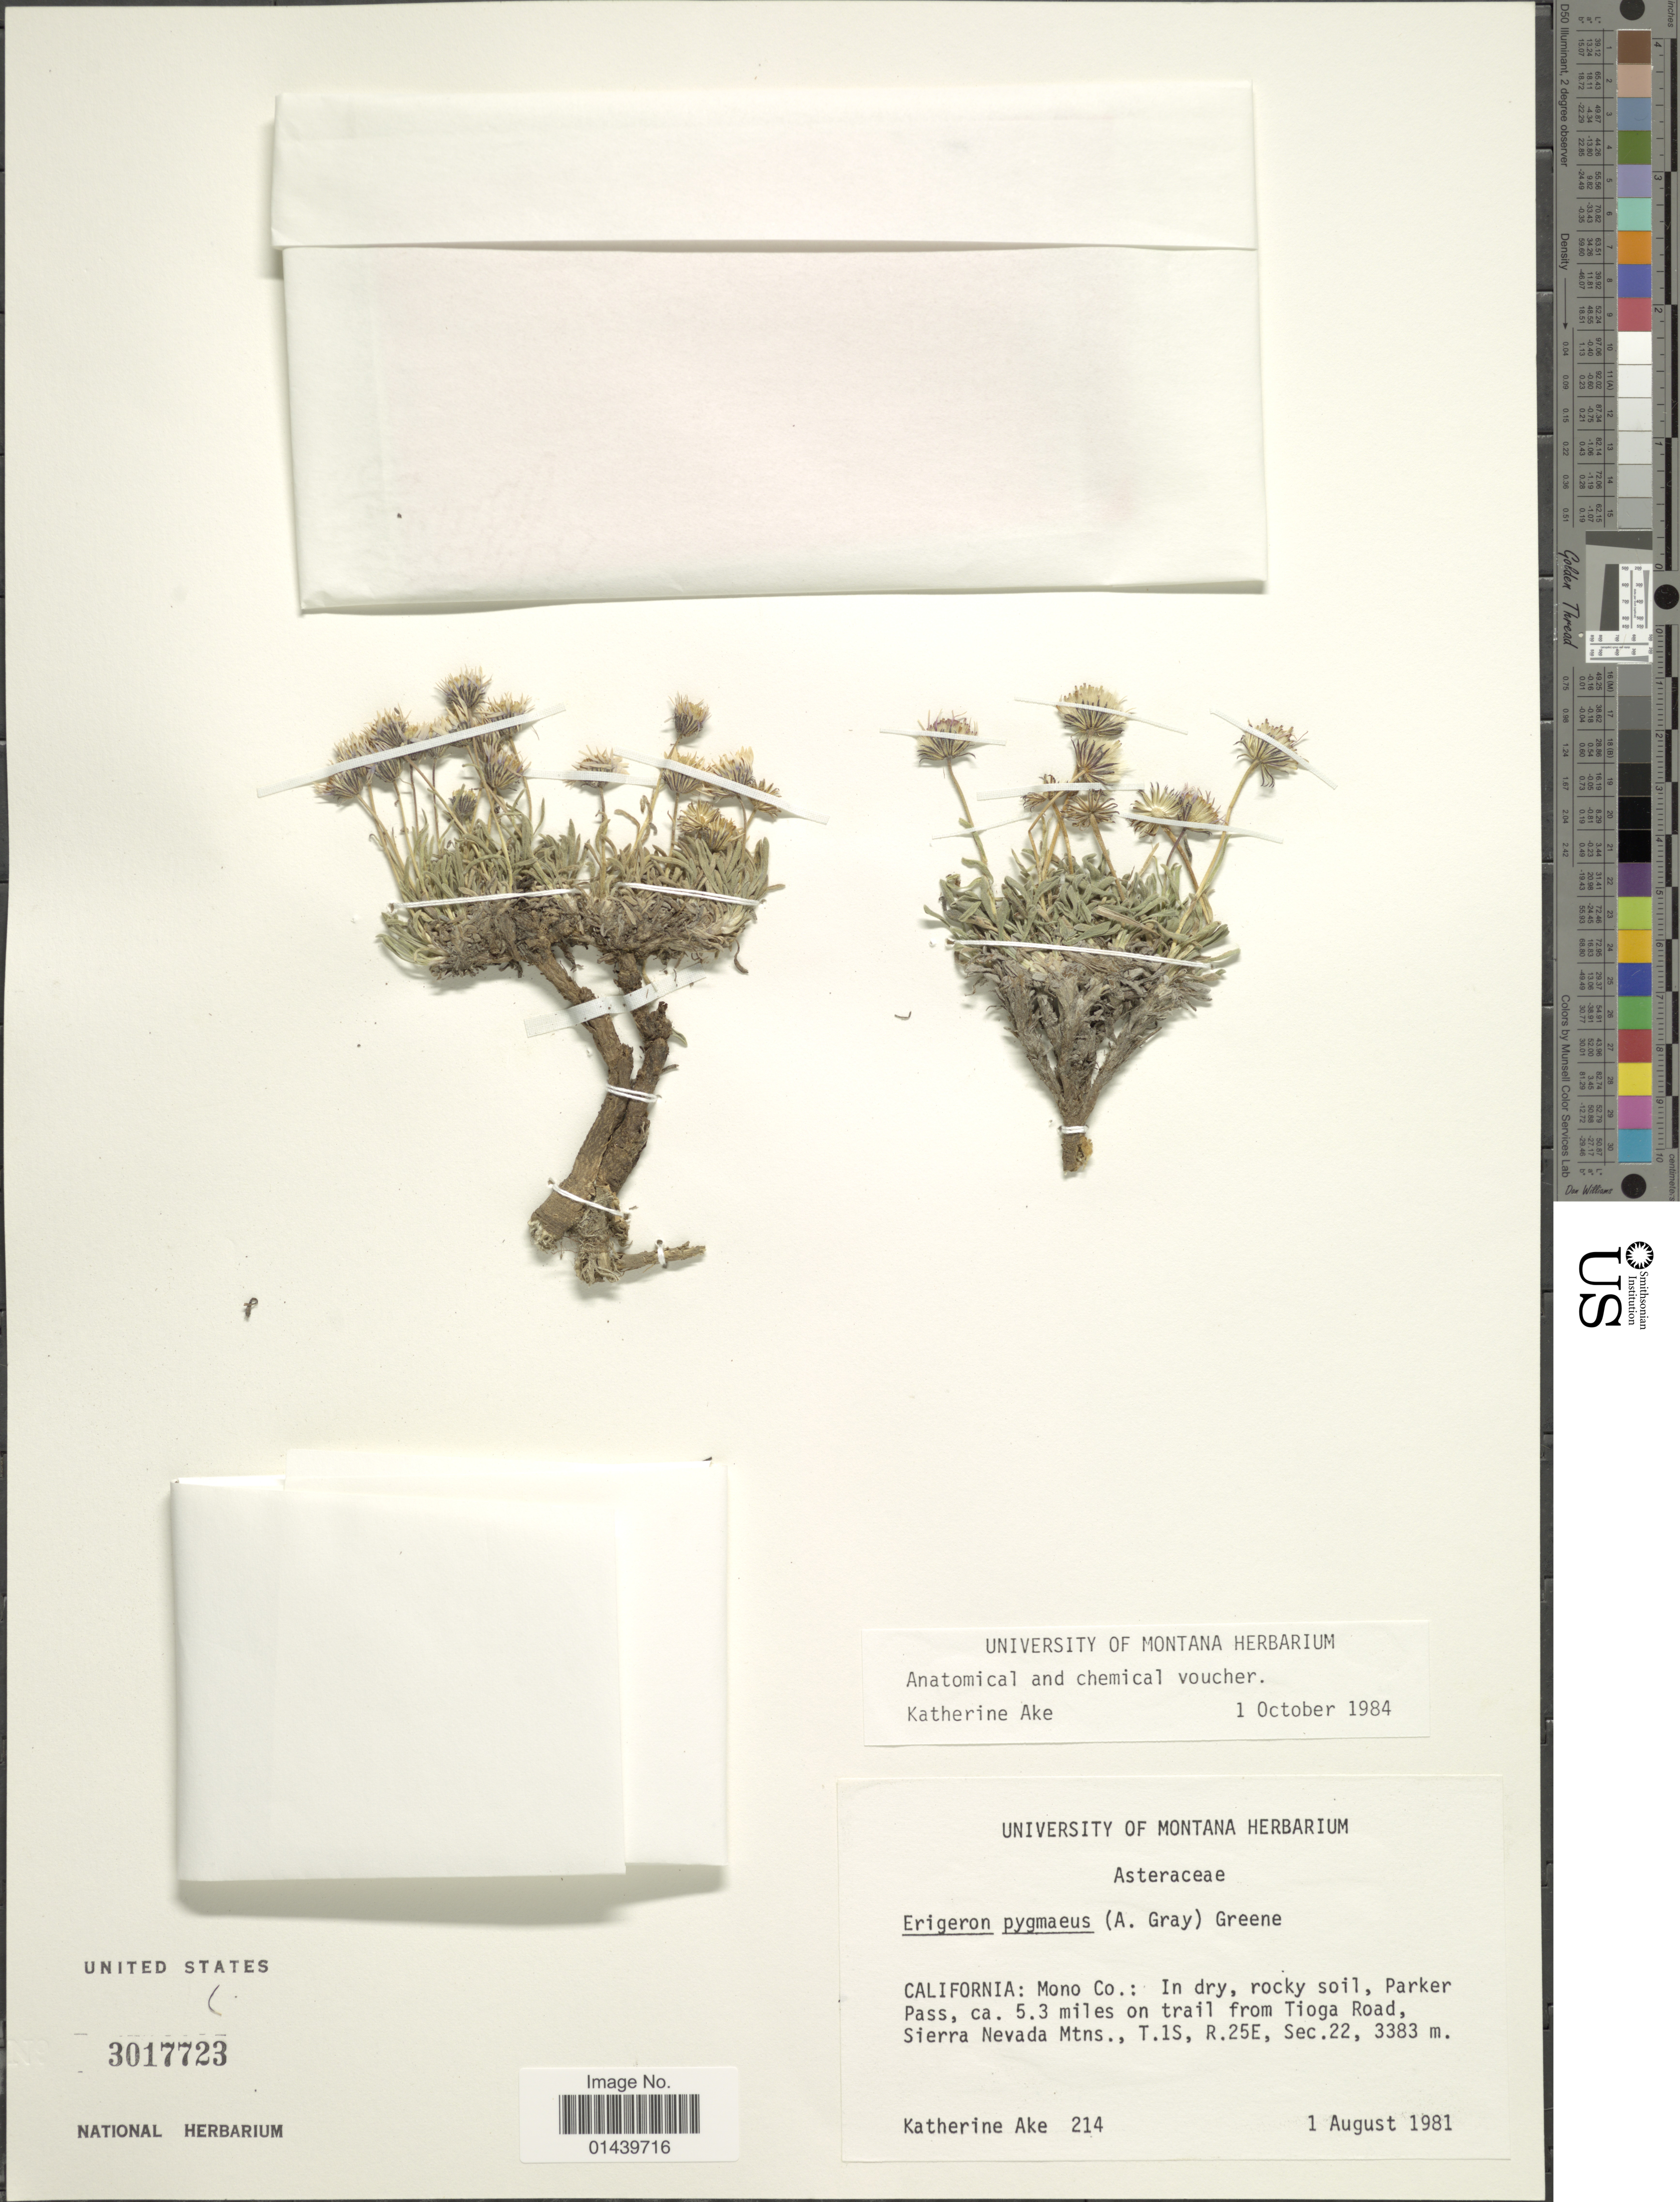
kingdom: Plantae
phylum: Tracheophyta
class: Magnoliopsida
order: Asterales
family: Asteraceae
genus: Erigeron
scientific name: Erigeron pygmaeus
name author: (A. Gray) Greene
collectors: K. Ake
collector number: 214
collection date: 1981-08-01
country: United States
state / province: California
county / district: Mono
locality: Mono Co.: Parker Pass, ca. 5.3 miles on trail from Tioga Road, Sierra Nevada Mtns., T.1S, R.25E, Sec.22.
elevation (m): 3383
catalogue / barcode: US 3017723